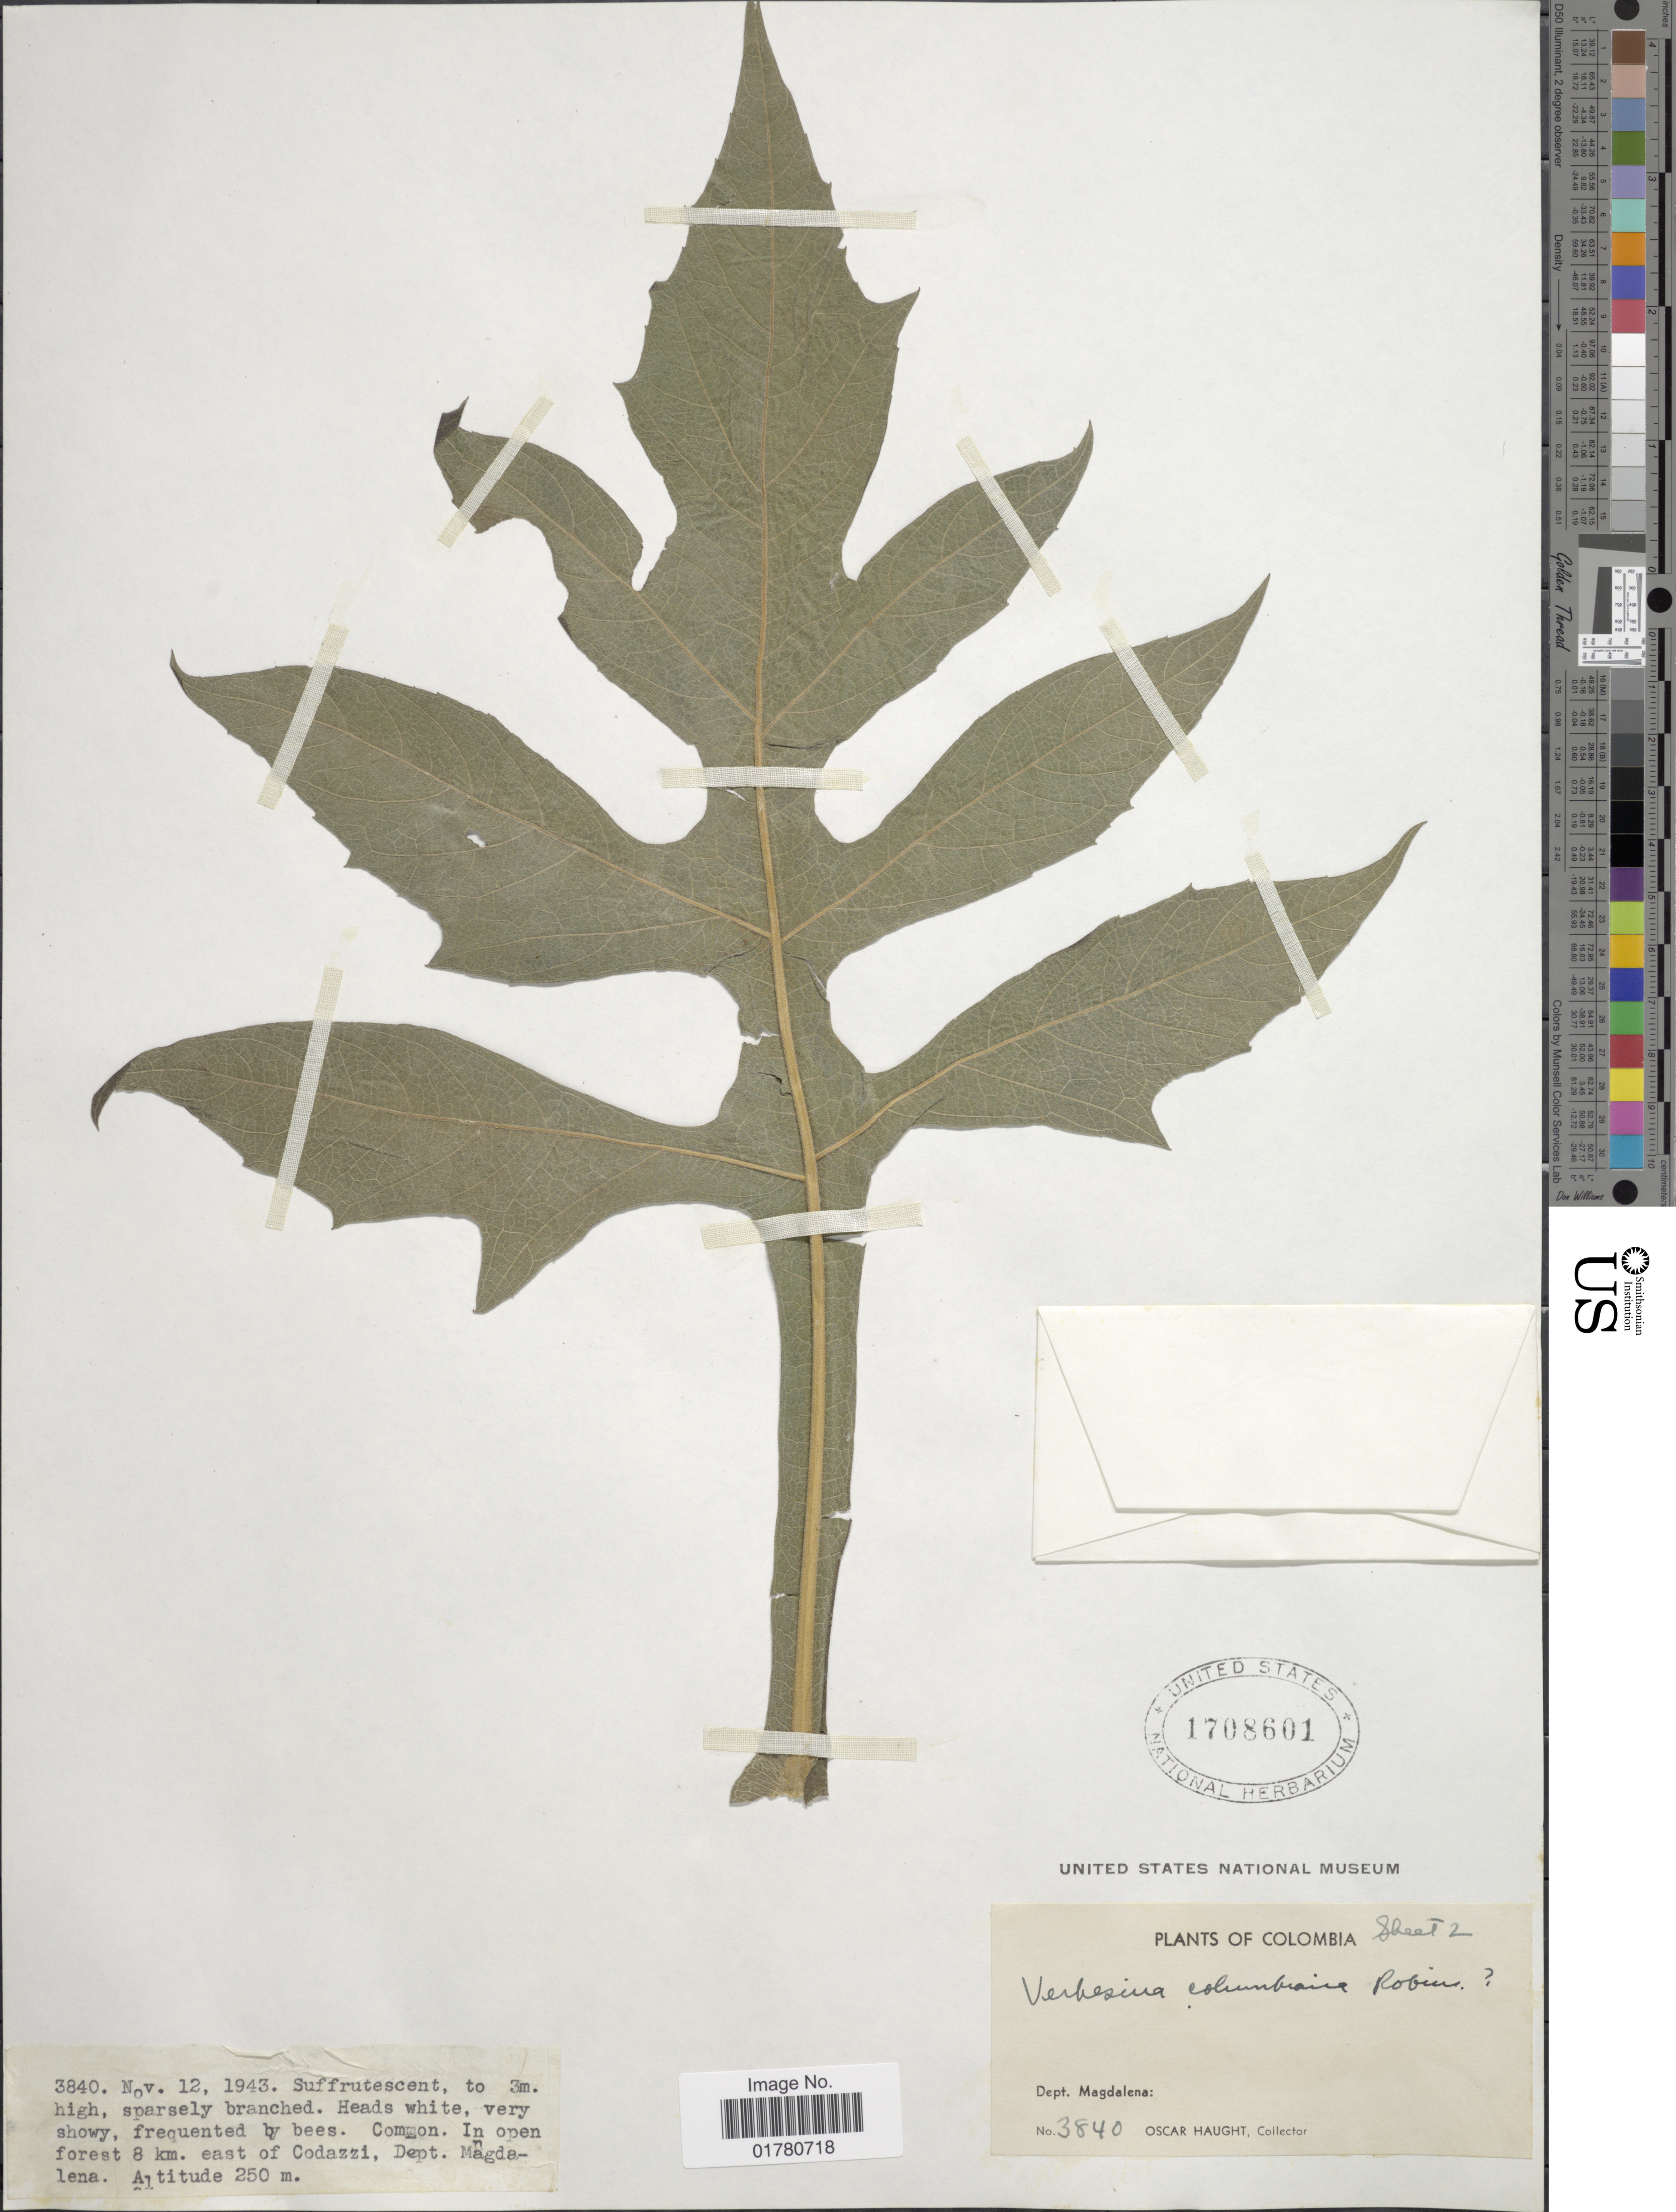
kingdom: Plantae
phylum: Tracheophyta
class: Magnoliopsida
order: Asterales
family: Asteraceae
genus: Verbesina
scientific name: Verbesina columbiana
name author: B.L. Rob.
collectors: O. L. Haught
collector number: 3840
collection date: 1943-11-12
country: Colombia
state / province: Magdalena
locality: In open forest 8km east of Codazzi, Dept Magdalena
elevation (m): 250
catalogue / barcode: US 1708601